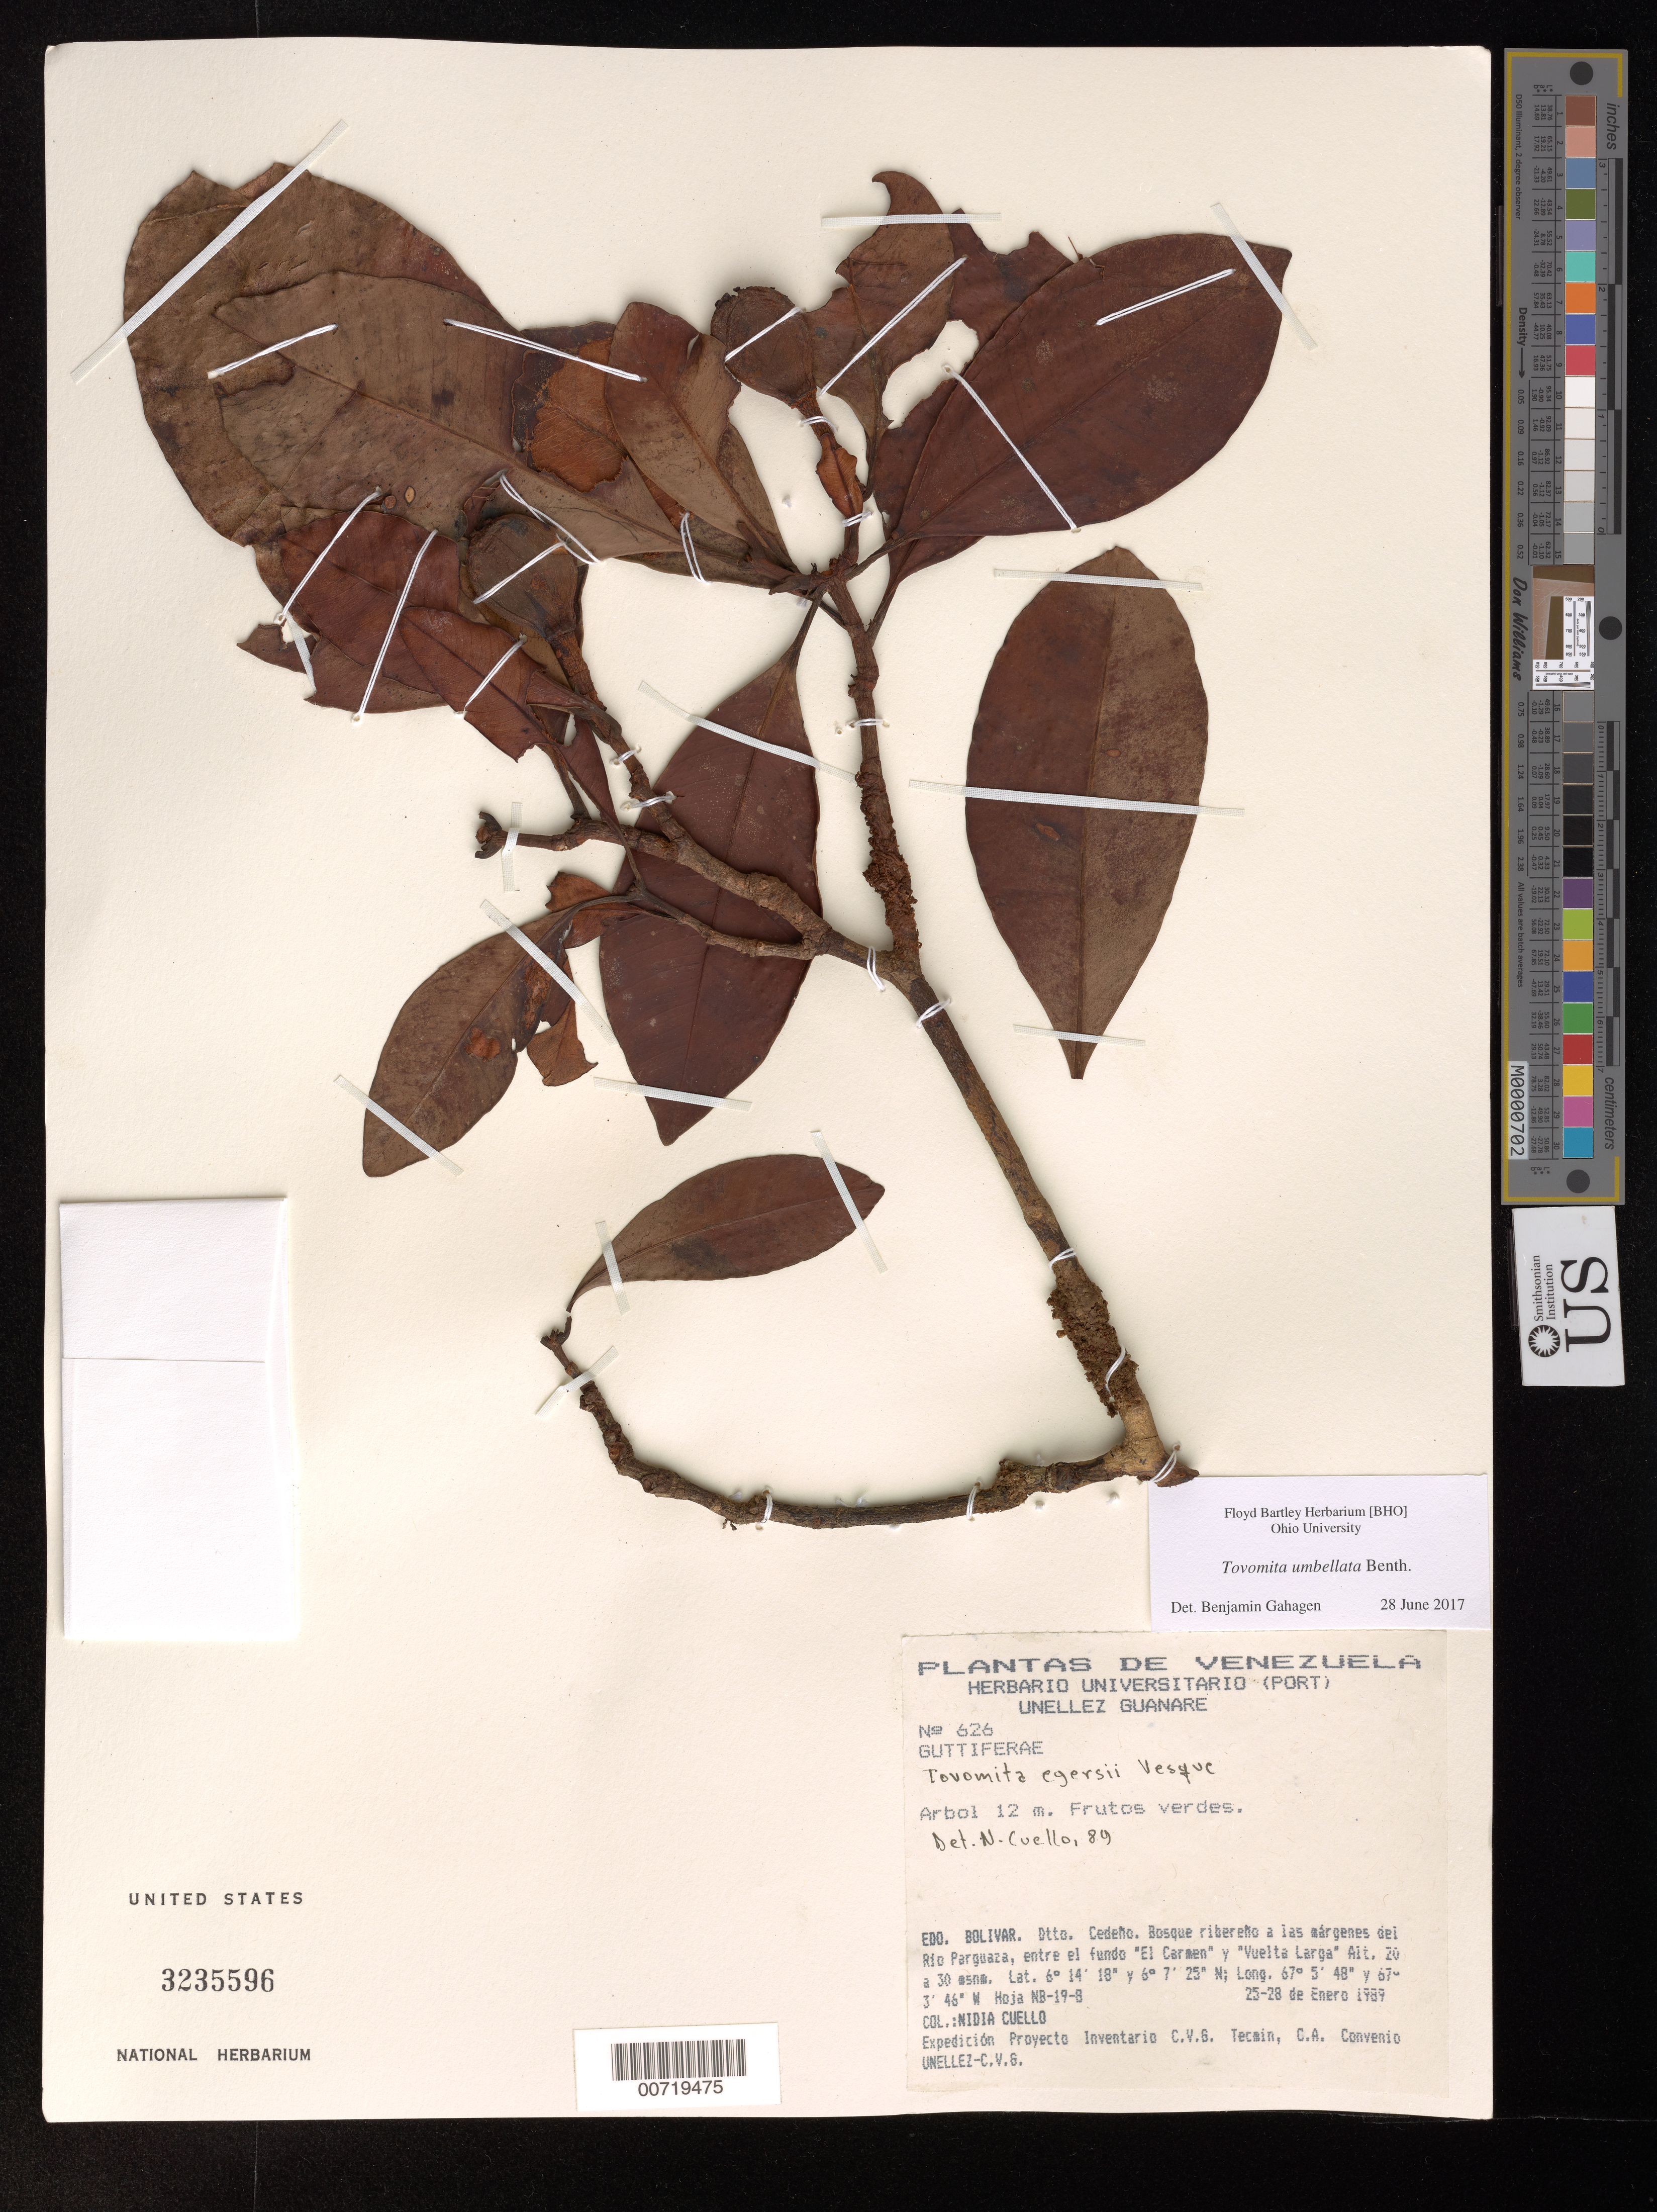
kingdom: Plantae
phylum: Tracheophyta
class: Magnoliopsida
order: Malpighiales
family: Clusiaceae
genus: Tovomita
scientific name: Tovomita umbellata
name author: Benth.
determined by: Gahagen, Benjamin, (BHO), Ohio University (UNITED STATES)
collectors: N. L. Cuello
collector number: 626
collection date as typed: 25-Jan-89 to 28-Jan-89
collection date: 1989-01-25/1989-01-28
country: Venezuela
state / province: Bolívar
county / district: Cedeño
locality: Rio Parguaza, entre el fundo 'El Carmen' y 'Vuelta Larga'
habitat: Forest along river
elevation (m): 20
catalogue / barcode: US 3235596